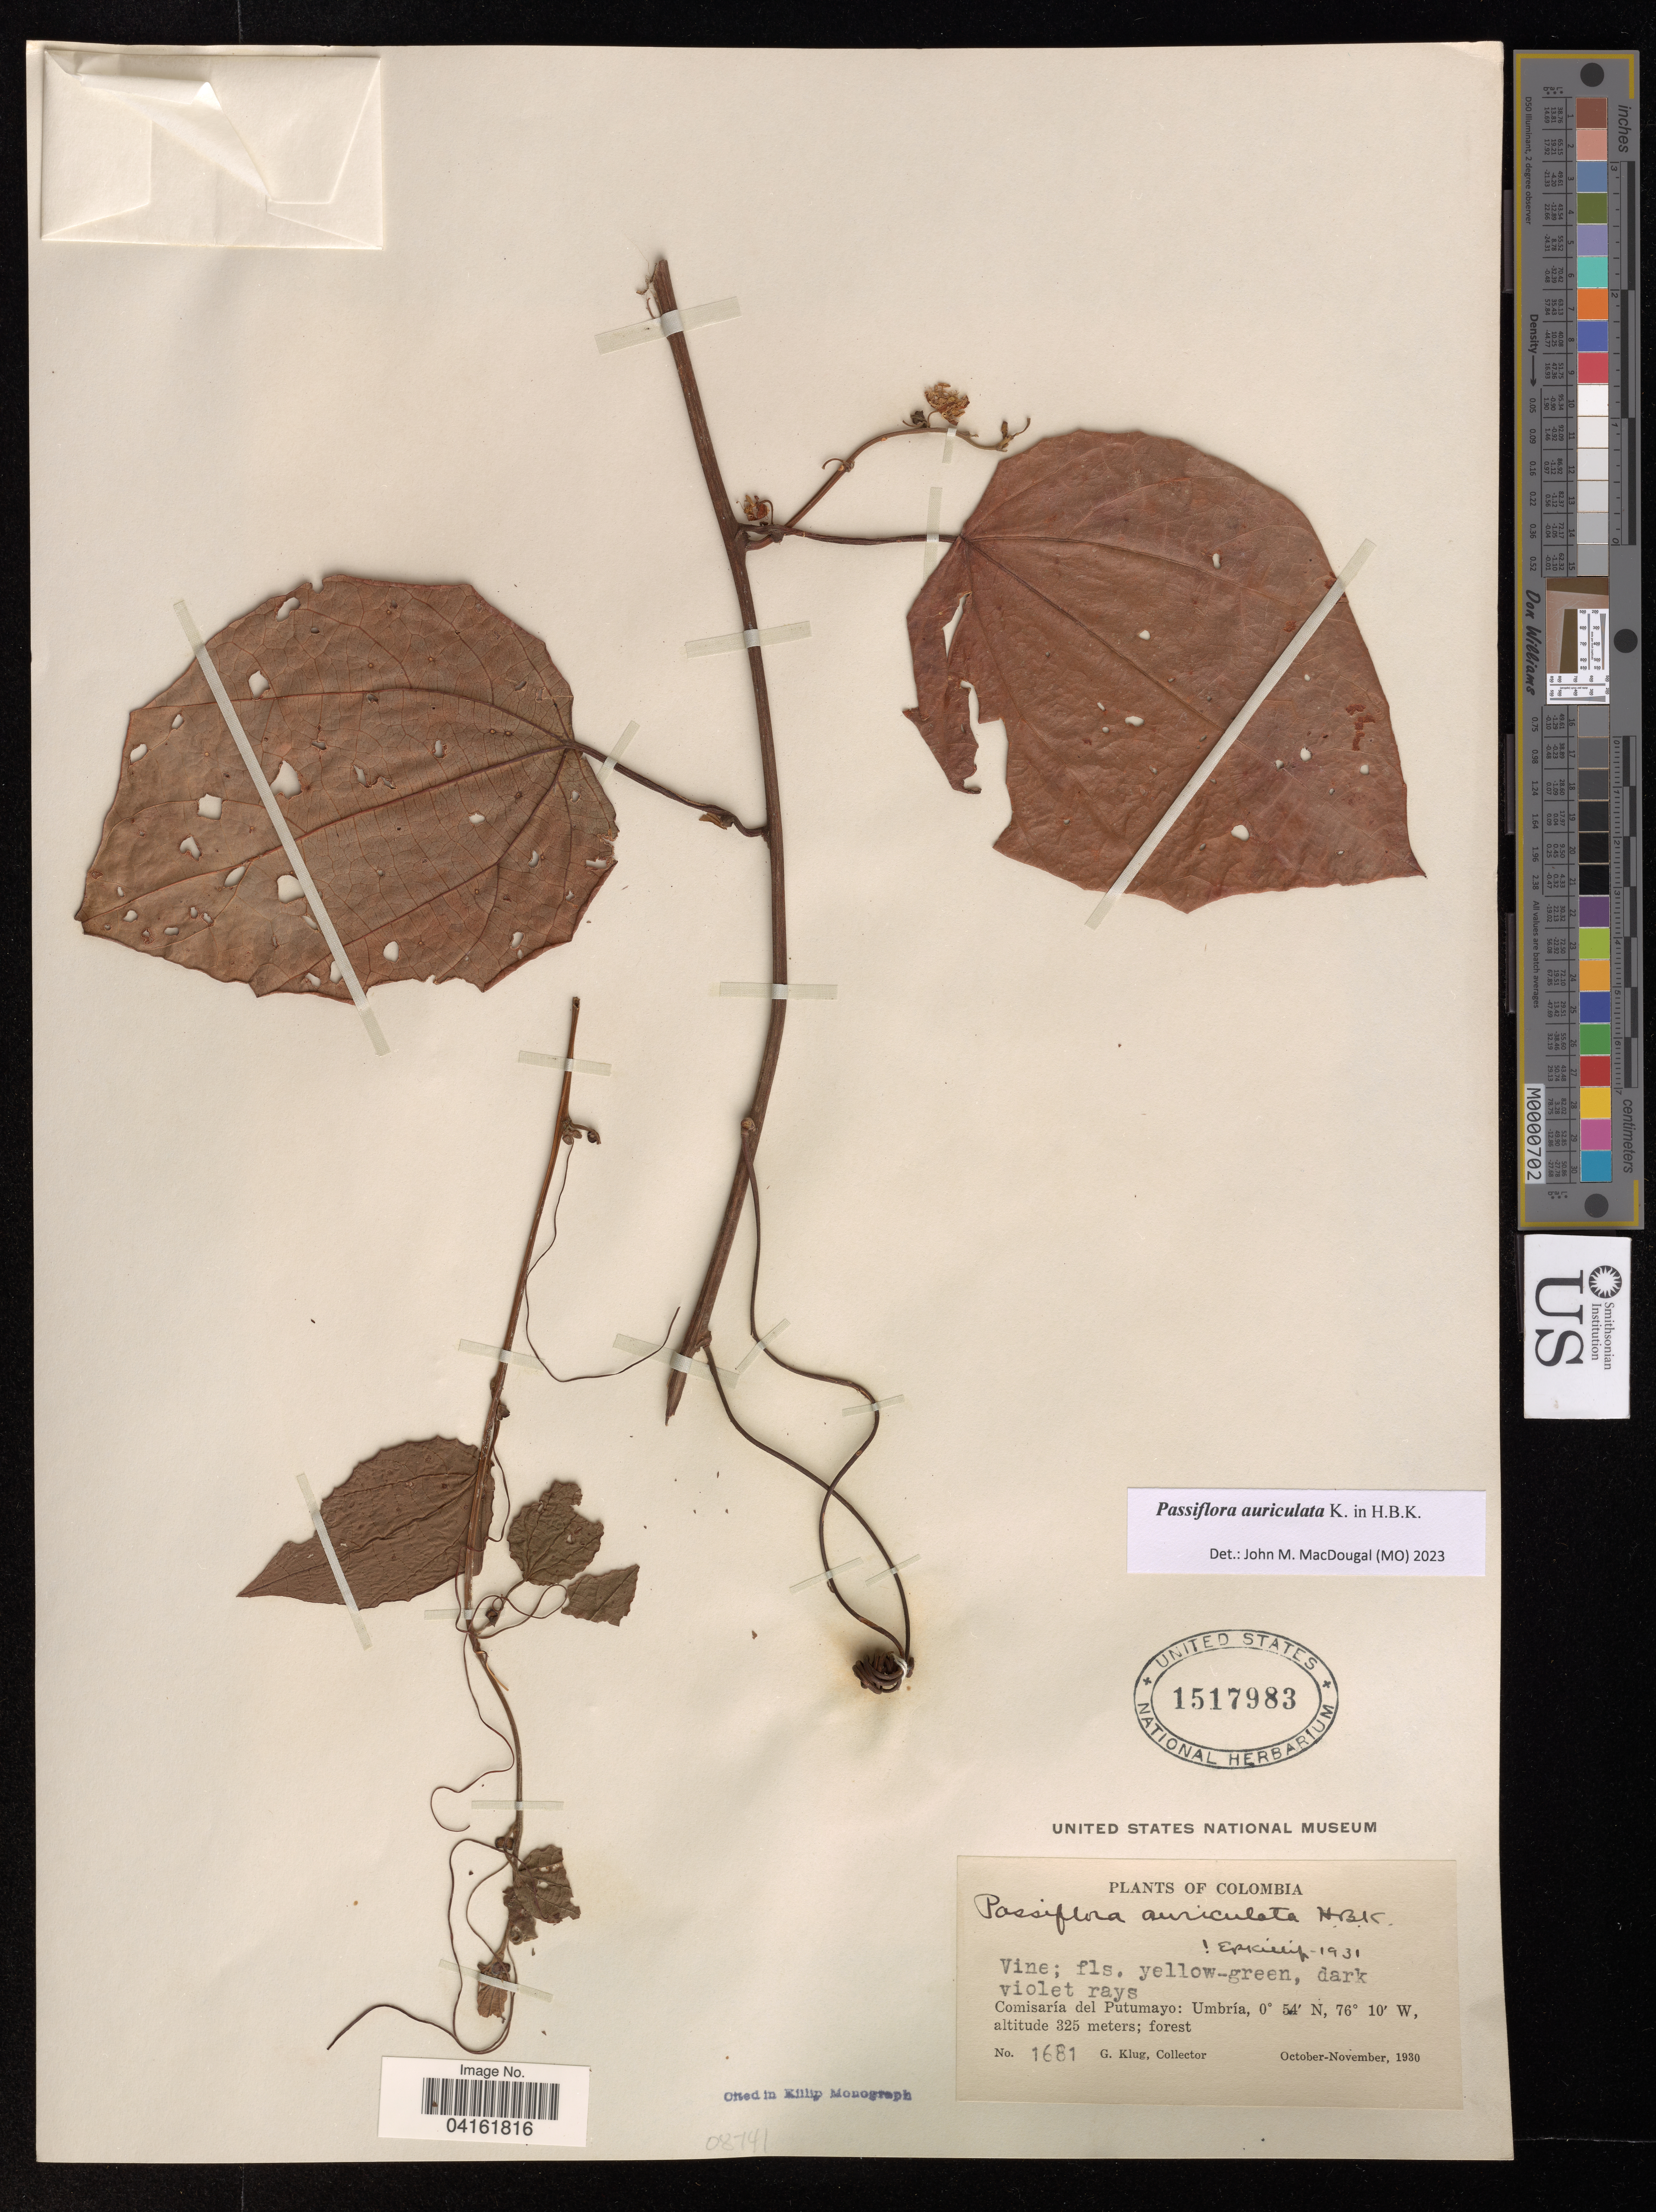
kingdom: Plantae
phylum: Tracheophyta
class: Magnoliopsida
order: Malpighiales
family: Passifloraceae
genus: Passiflora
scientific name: Passiflora auriculata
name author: Kunth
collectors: G. Klug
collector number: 1681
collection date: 1930-10/1930-11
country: Colombia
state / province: Putumayo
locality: Comisaría del Putumayo: Umbría.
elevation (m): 325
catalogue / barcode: US 1517983